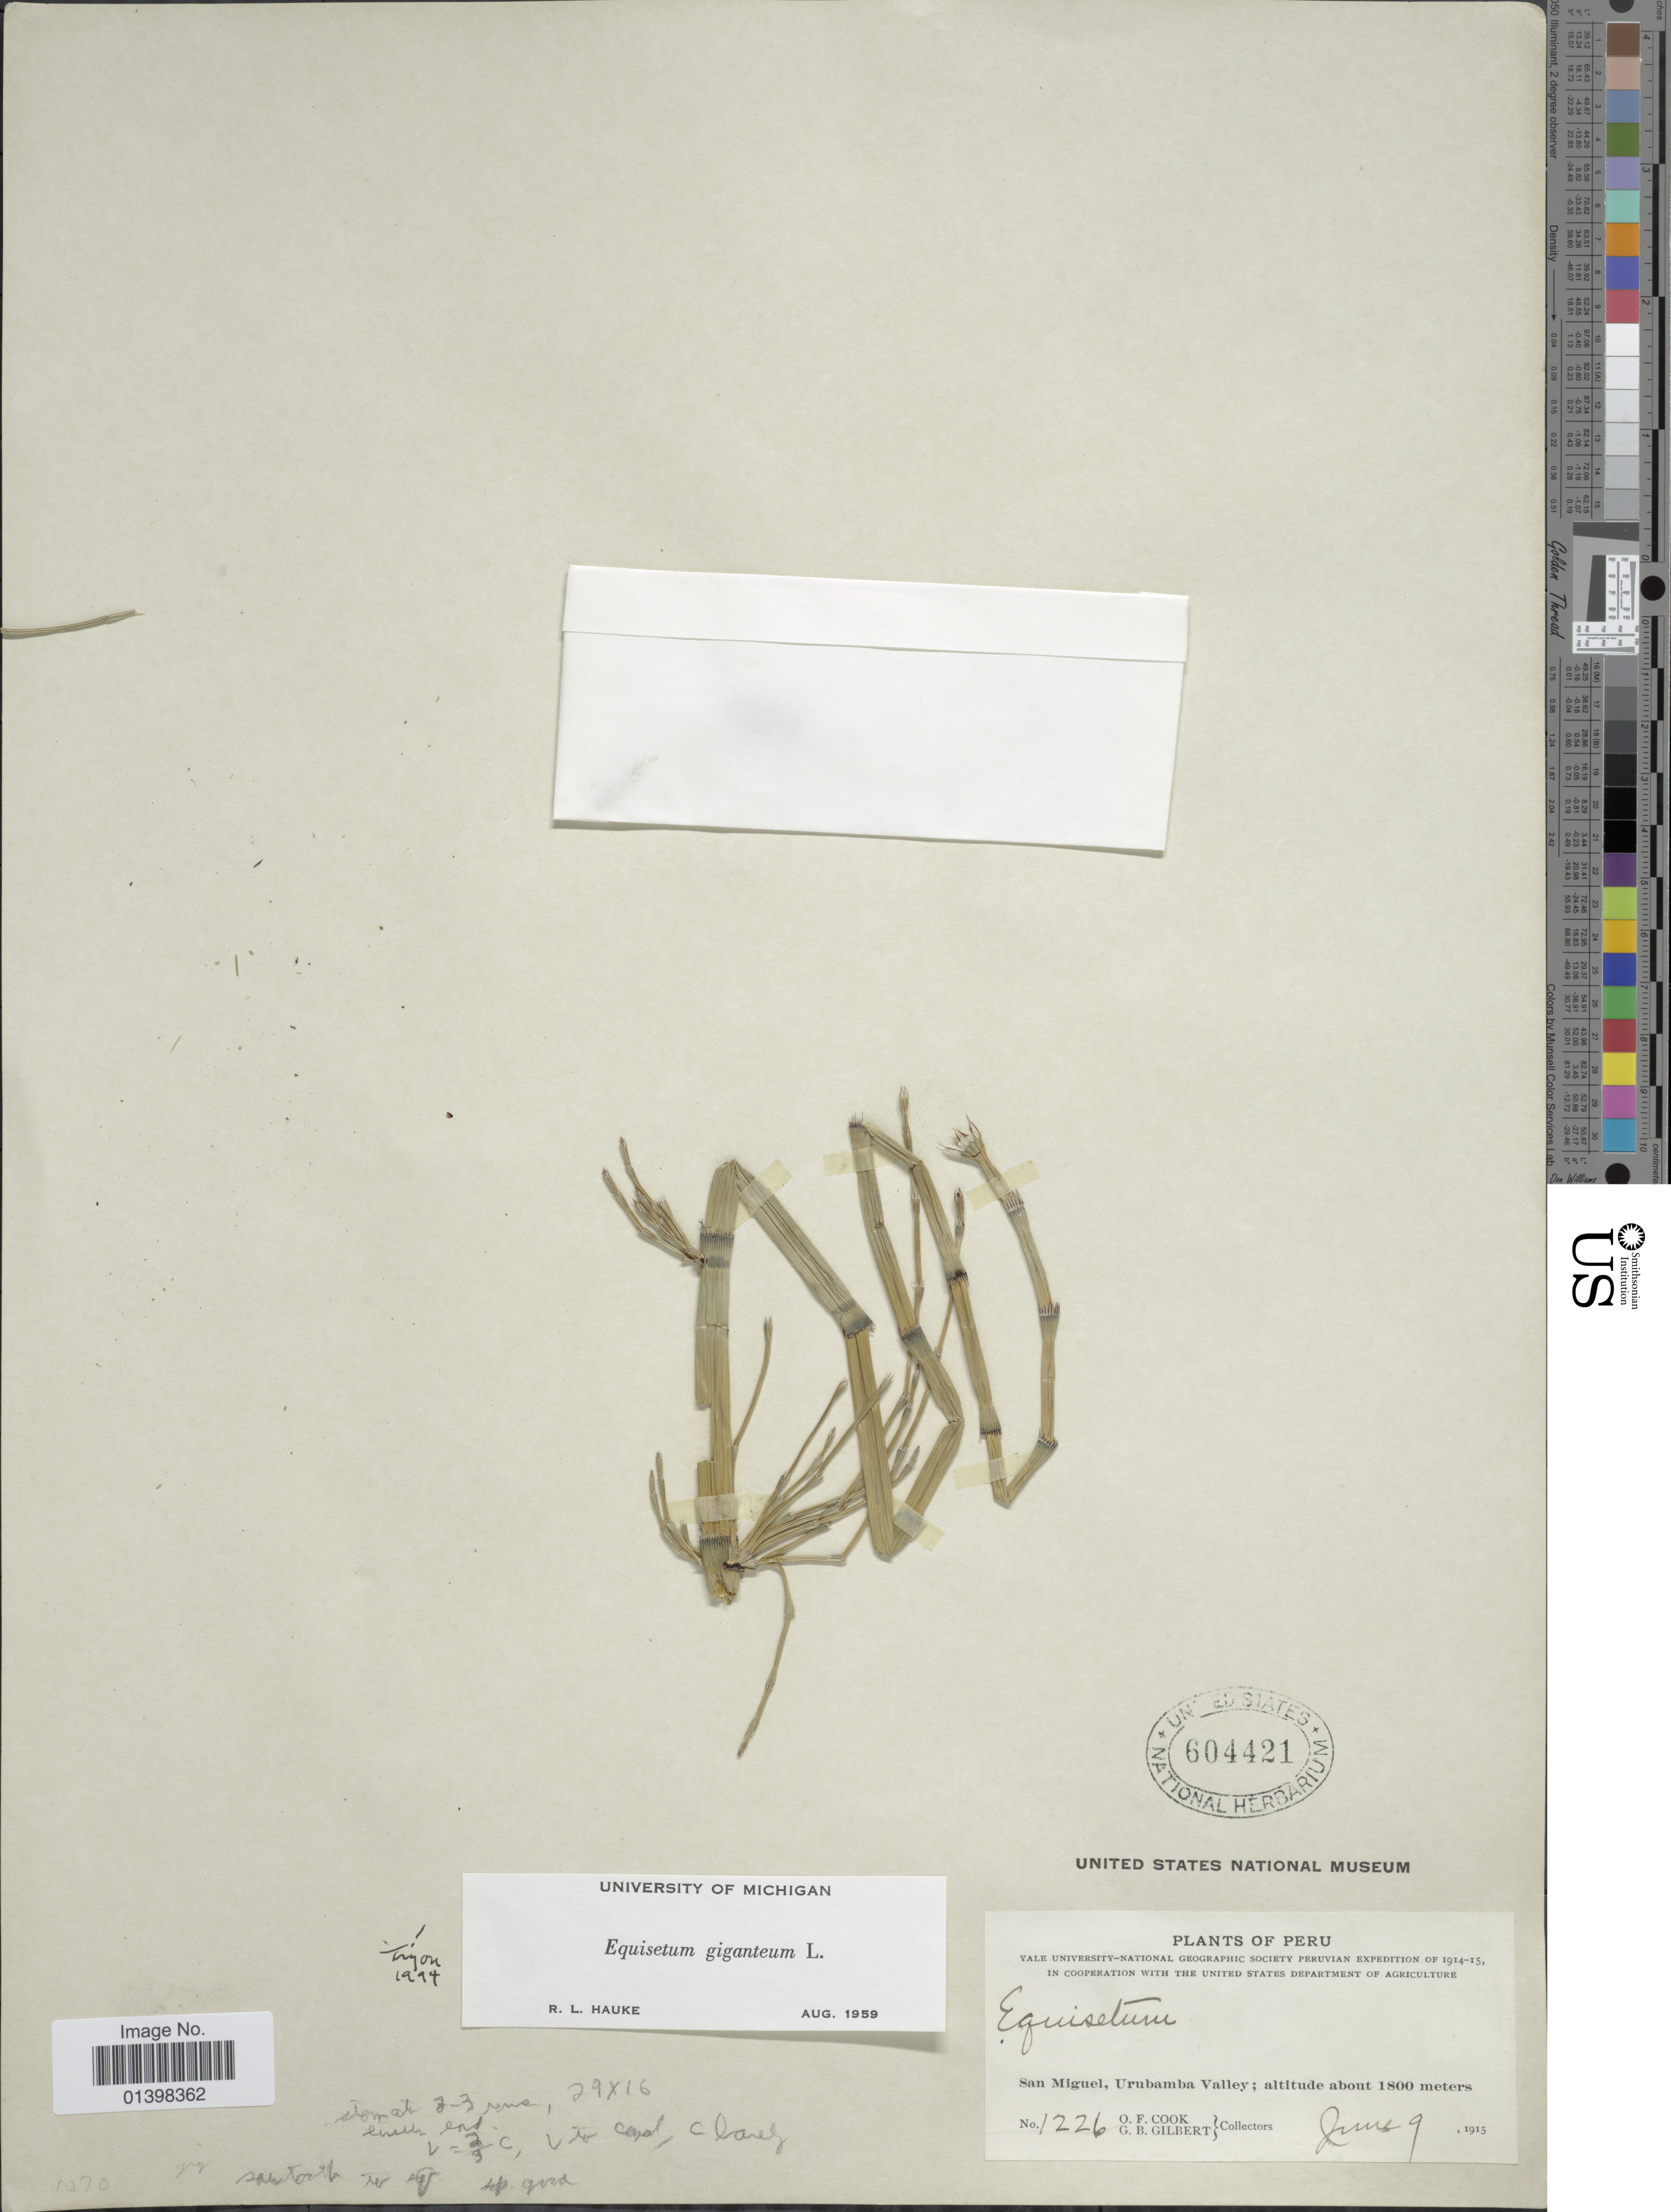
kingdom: Plantae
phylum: Tracheophyta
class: Polypodiopsida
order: Equisetales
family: Equisetaceae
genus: Equisetum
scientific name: Equisetum giganteum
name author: L.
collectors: O. F. Cook & G. B. Gilbert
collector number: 1226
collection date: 1915-06-09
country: Peru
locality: San Miguel, Urubamba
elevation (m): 1800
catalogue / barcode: US 604421